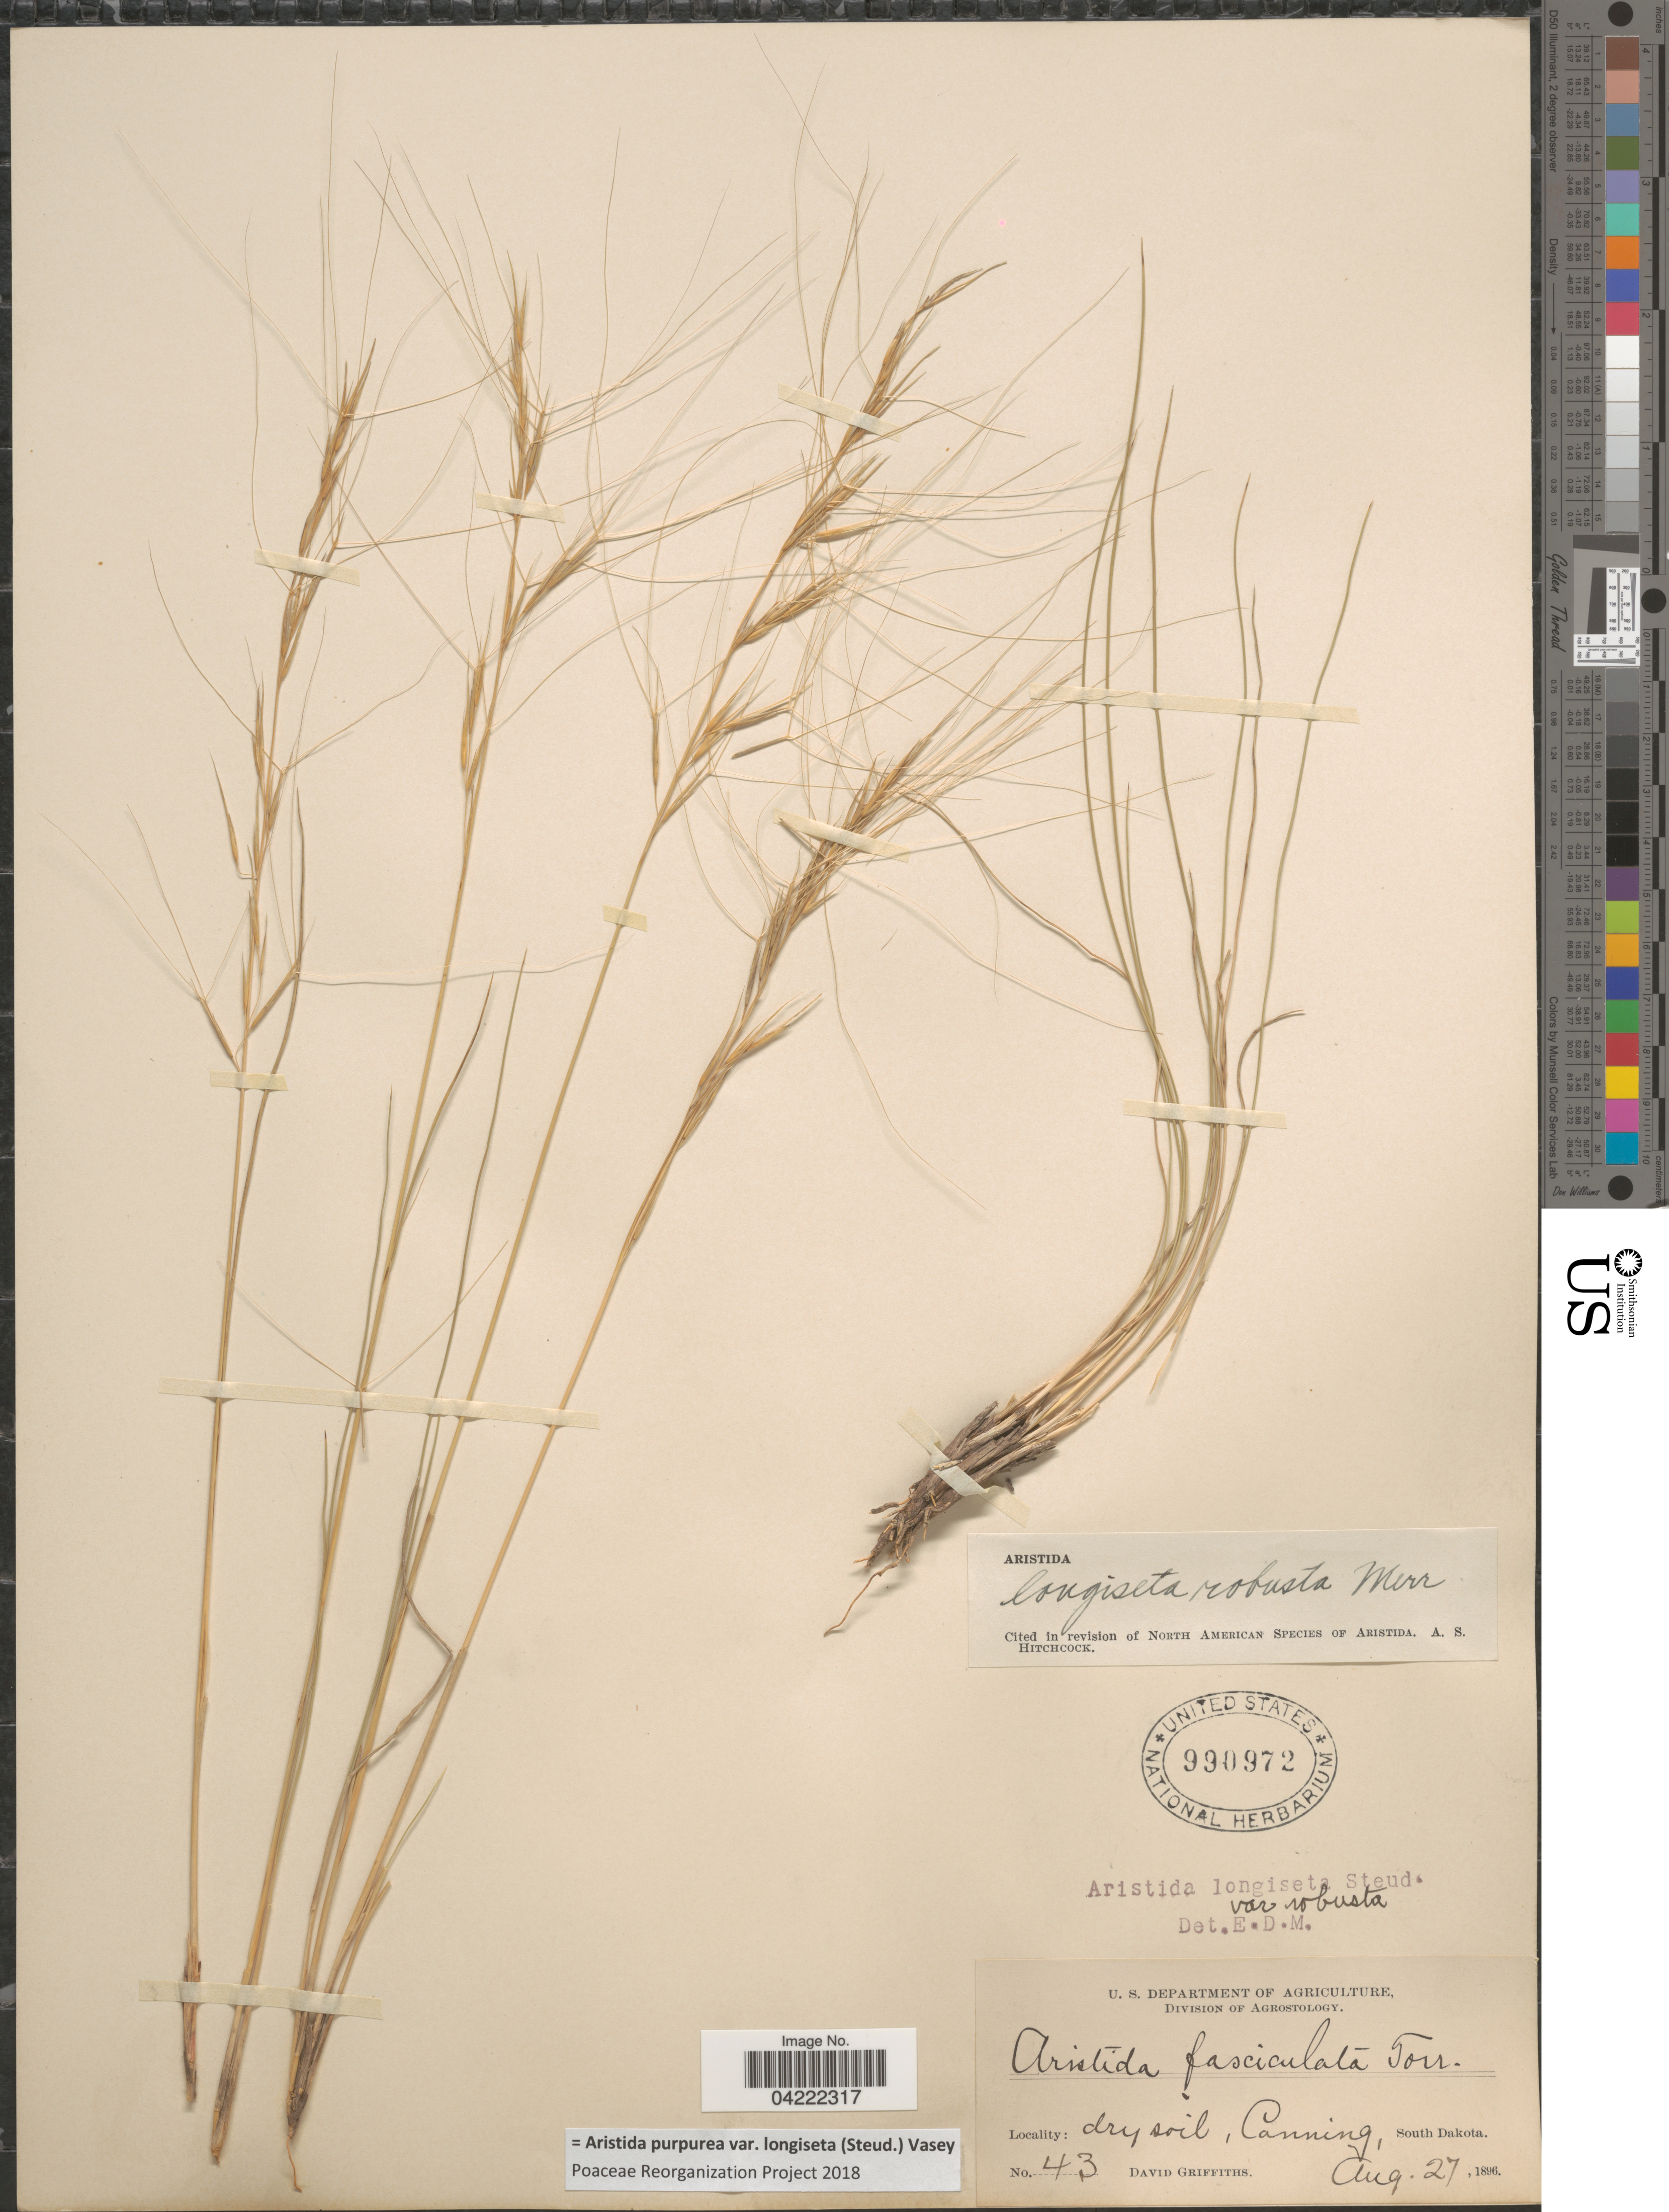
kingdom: Plantae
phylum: Tracheophyta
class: Liliopsida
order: Poales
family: Poaceae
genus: Aristida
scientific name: Aristida purpurea var. longiseta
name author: (Steud.) Vasey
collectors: D. Griffiths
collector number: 43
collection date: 1896-08-27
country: United States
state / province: South Dakota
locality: Dry soil, Canning.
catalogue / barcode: US 990972